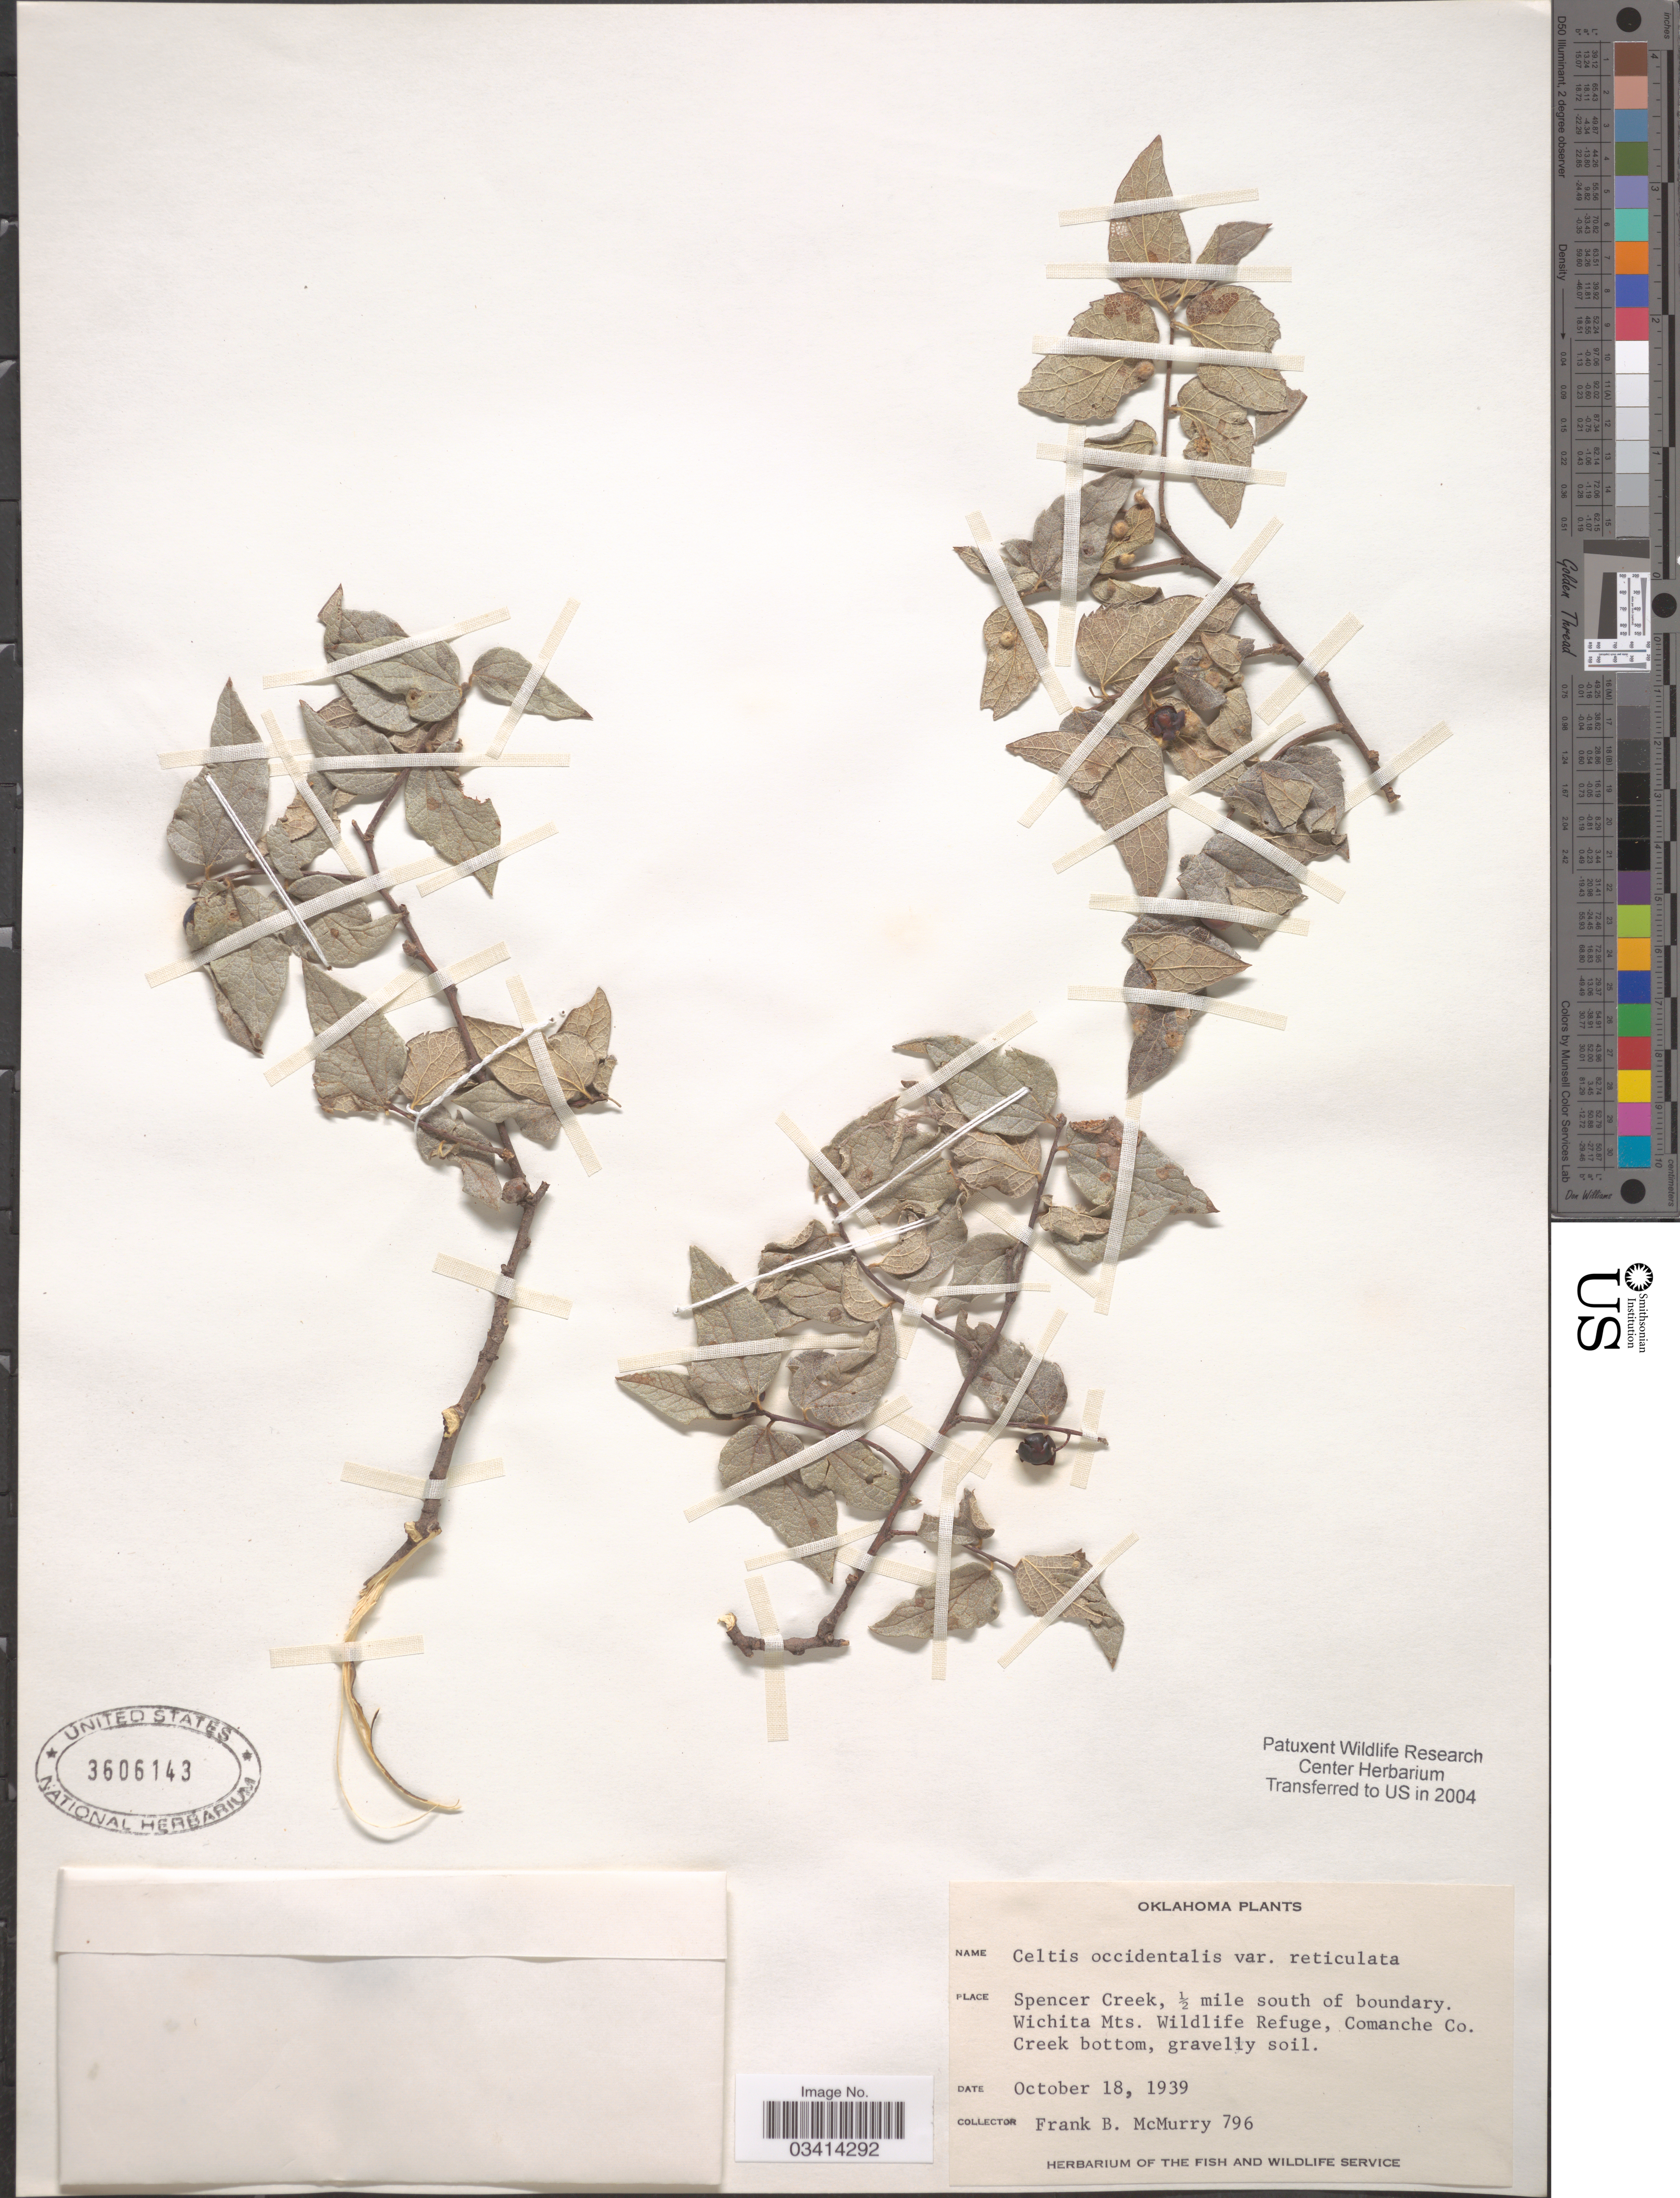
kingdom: Plantae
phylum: Tracheophyta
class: Magnoliopsida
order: Rosales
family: Cannabaceae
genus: Celtis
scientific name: Celtis reticulata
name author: Torr.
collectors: F. B. McMurry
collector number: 796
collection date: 1939-10-18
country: United States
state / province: Oklahoma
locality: Spencer Creek, ½ mile south of boundary. Wichita Mts. Wildlife Refuge, Comanche Co.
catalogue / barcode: US 3606143